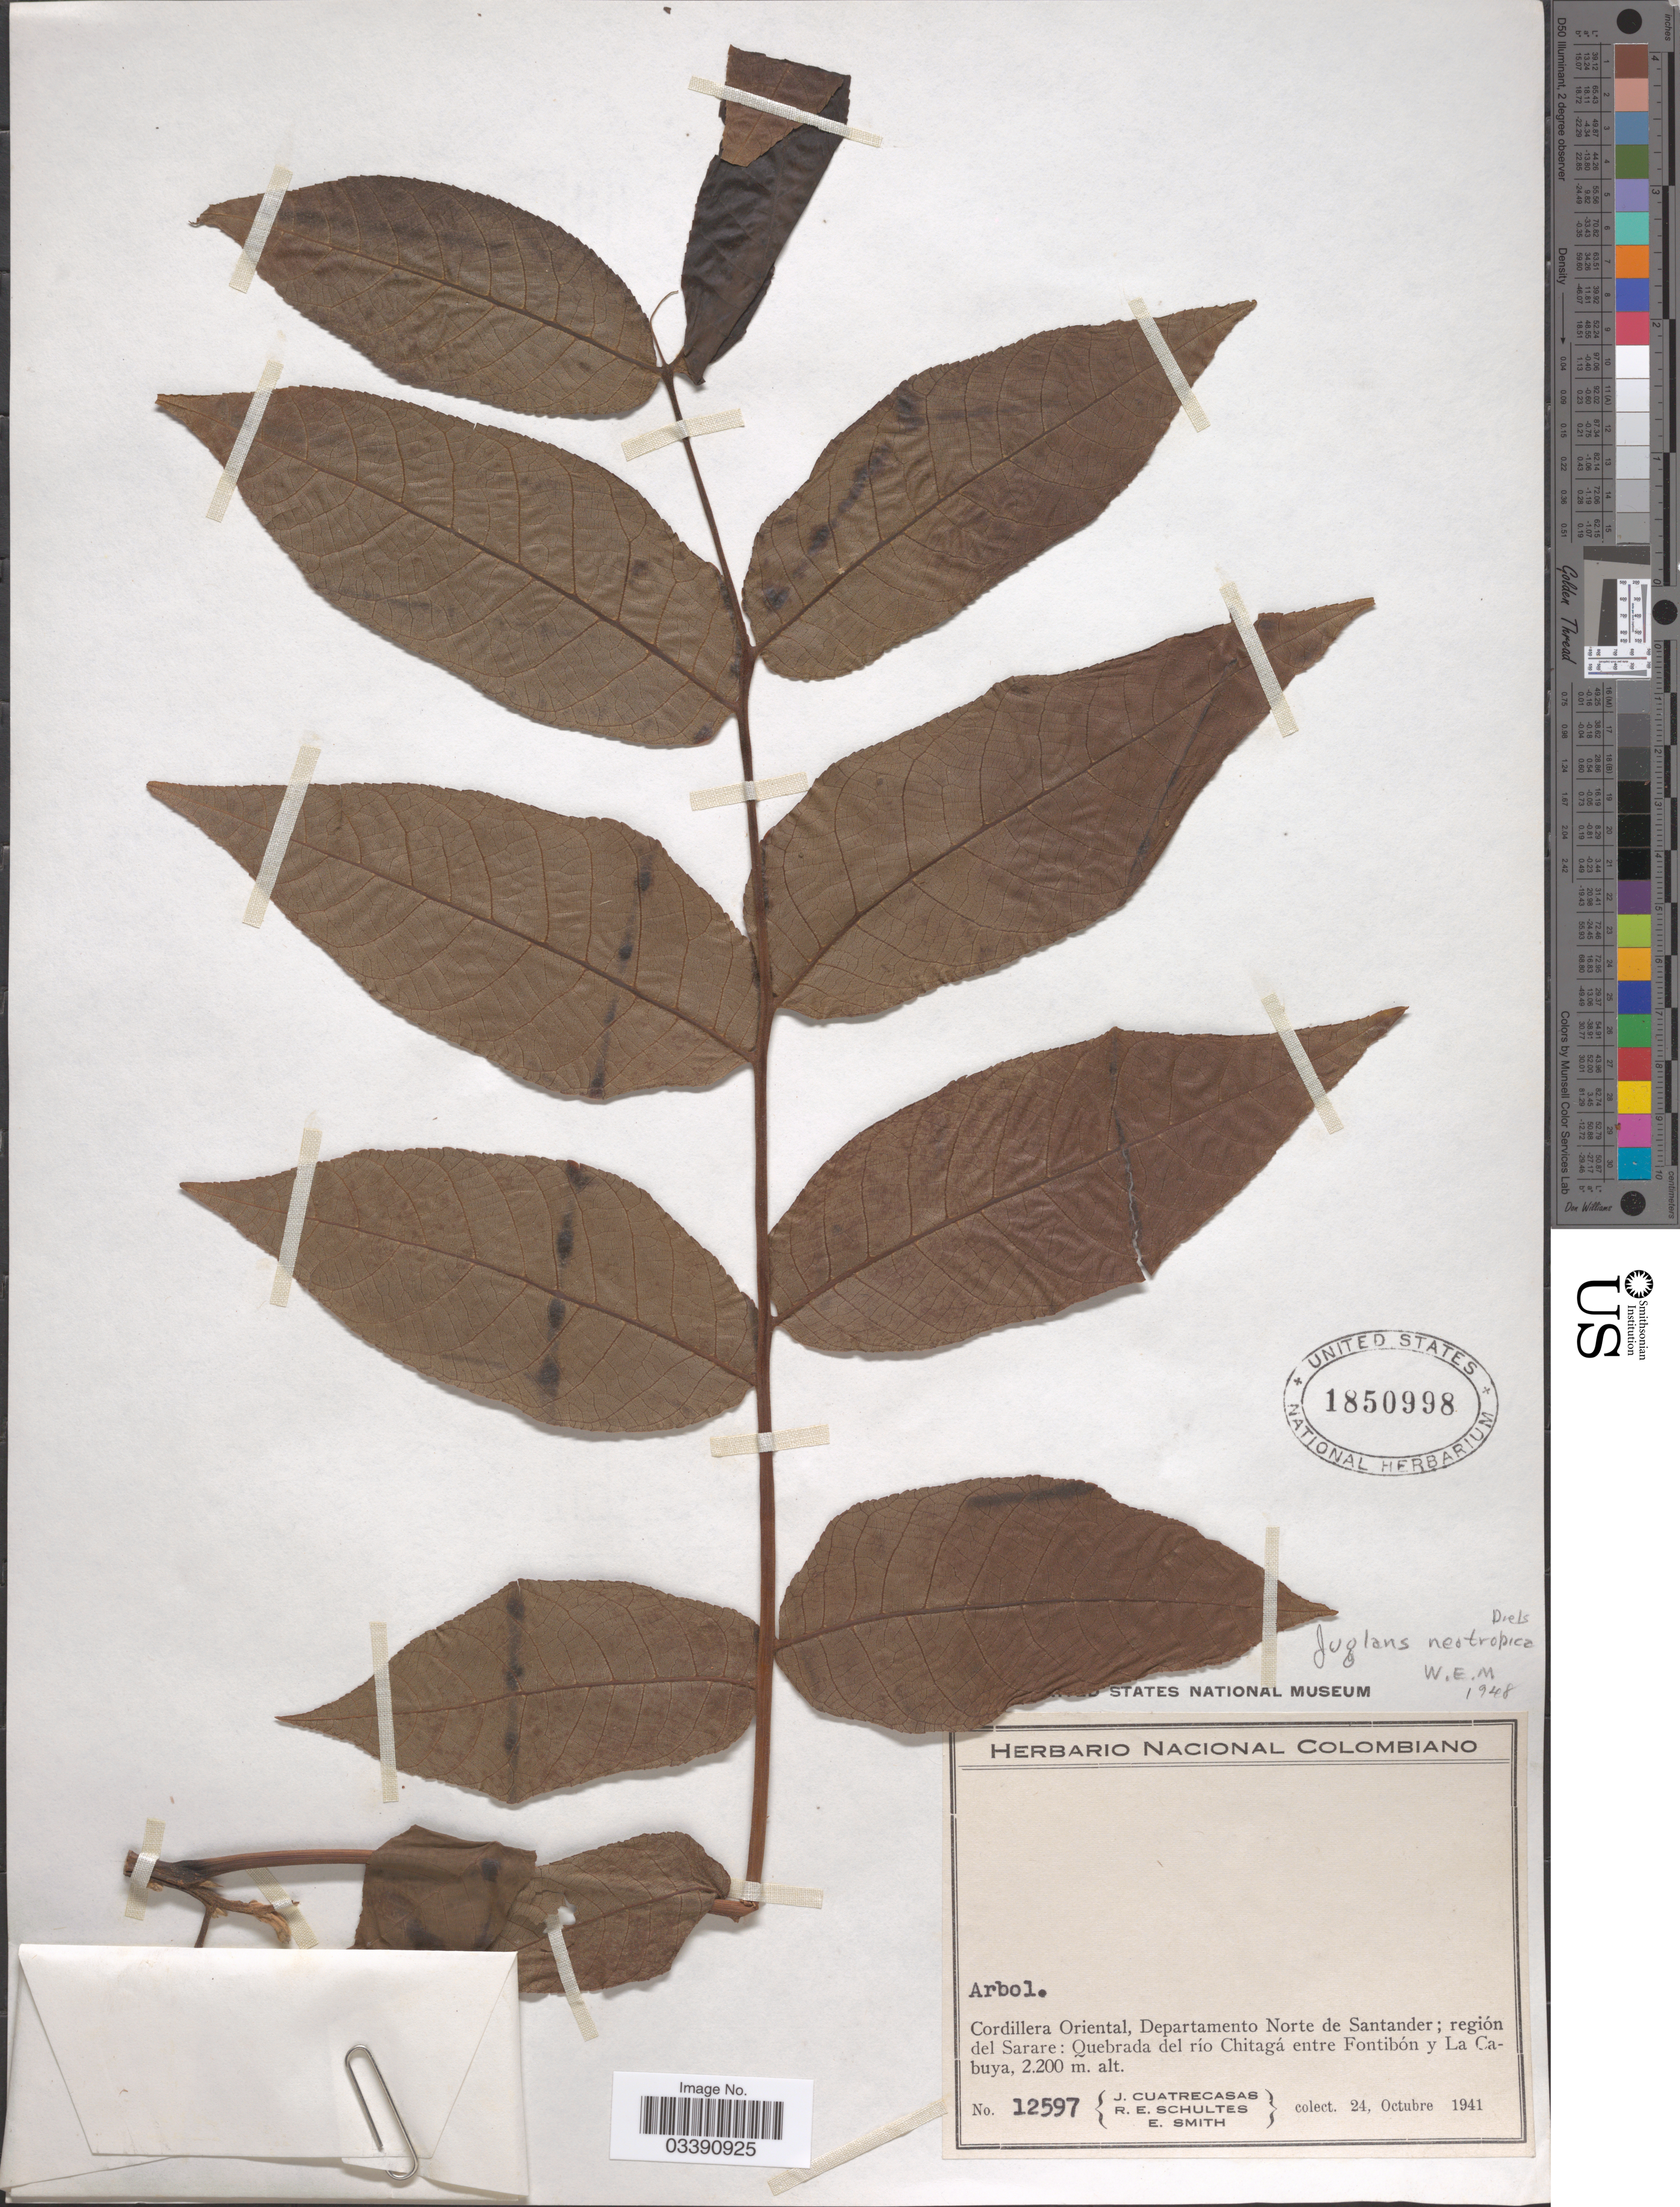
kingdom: Plantae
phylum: Tracheophyta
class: Magnoliopsida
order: Fagales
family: Juglandaceae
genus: Juglans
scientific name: Juglans neotropica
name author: Diels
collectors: J. Cuatrecasas, R. E. Schultes & E. Smith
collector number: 12597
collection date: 1941-10-24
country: Colombia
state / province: Norte de Santander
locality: Cordillera Oriental, Departamento Norte de Santander; región del Sarare: Quebrada del río Chitagá entre Fontibón y La Cabuya.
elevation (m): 2200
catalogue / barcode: US 1850998